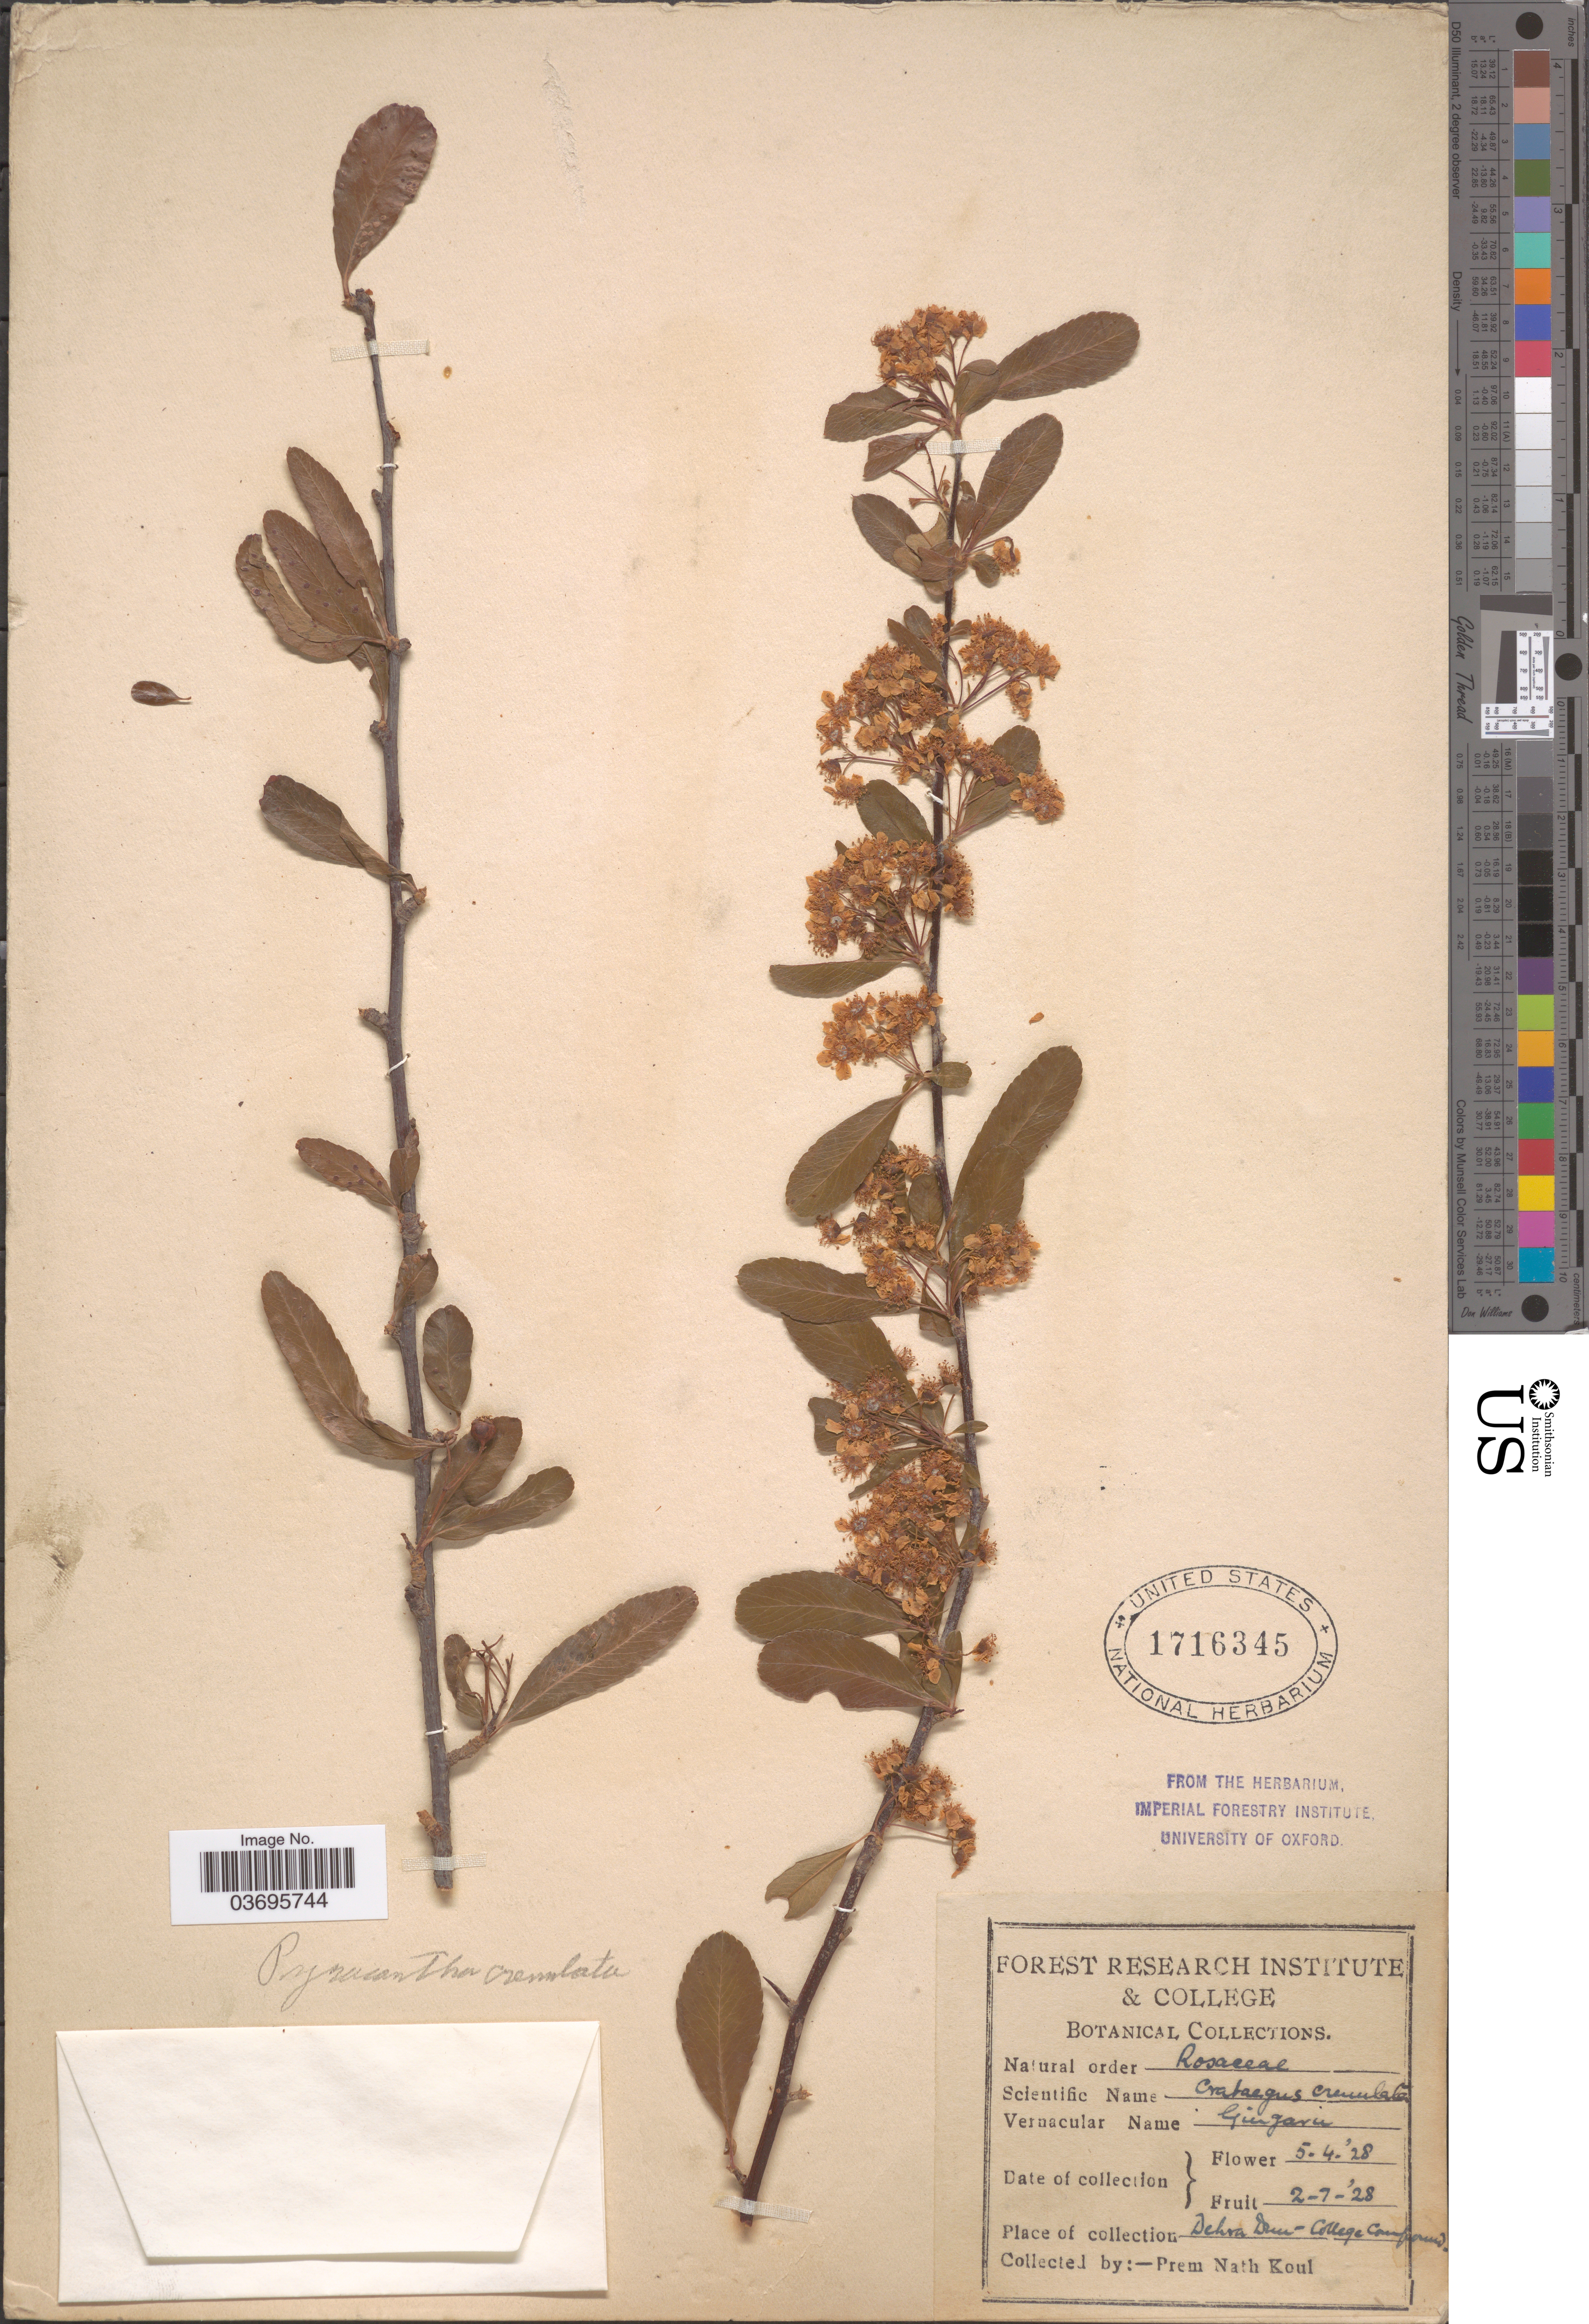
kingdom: Plantae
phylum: Tracheophyta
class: Magnoliopsida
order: Rosales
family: Rosaceae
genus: Pyracantha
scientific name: Pyracantha crenulata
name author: (D. Don) M. Roem.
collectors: P. Koul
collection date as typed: Transcribed d/m/y: 5/4/28 to 2/7/28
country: India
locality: Dehra Dun - College Compound.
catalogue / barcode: US 1716345